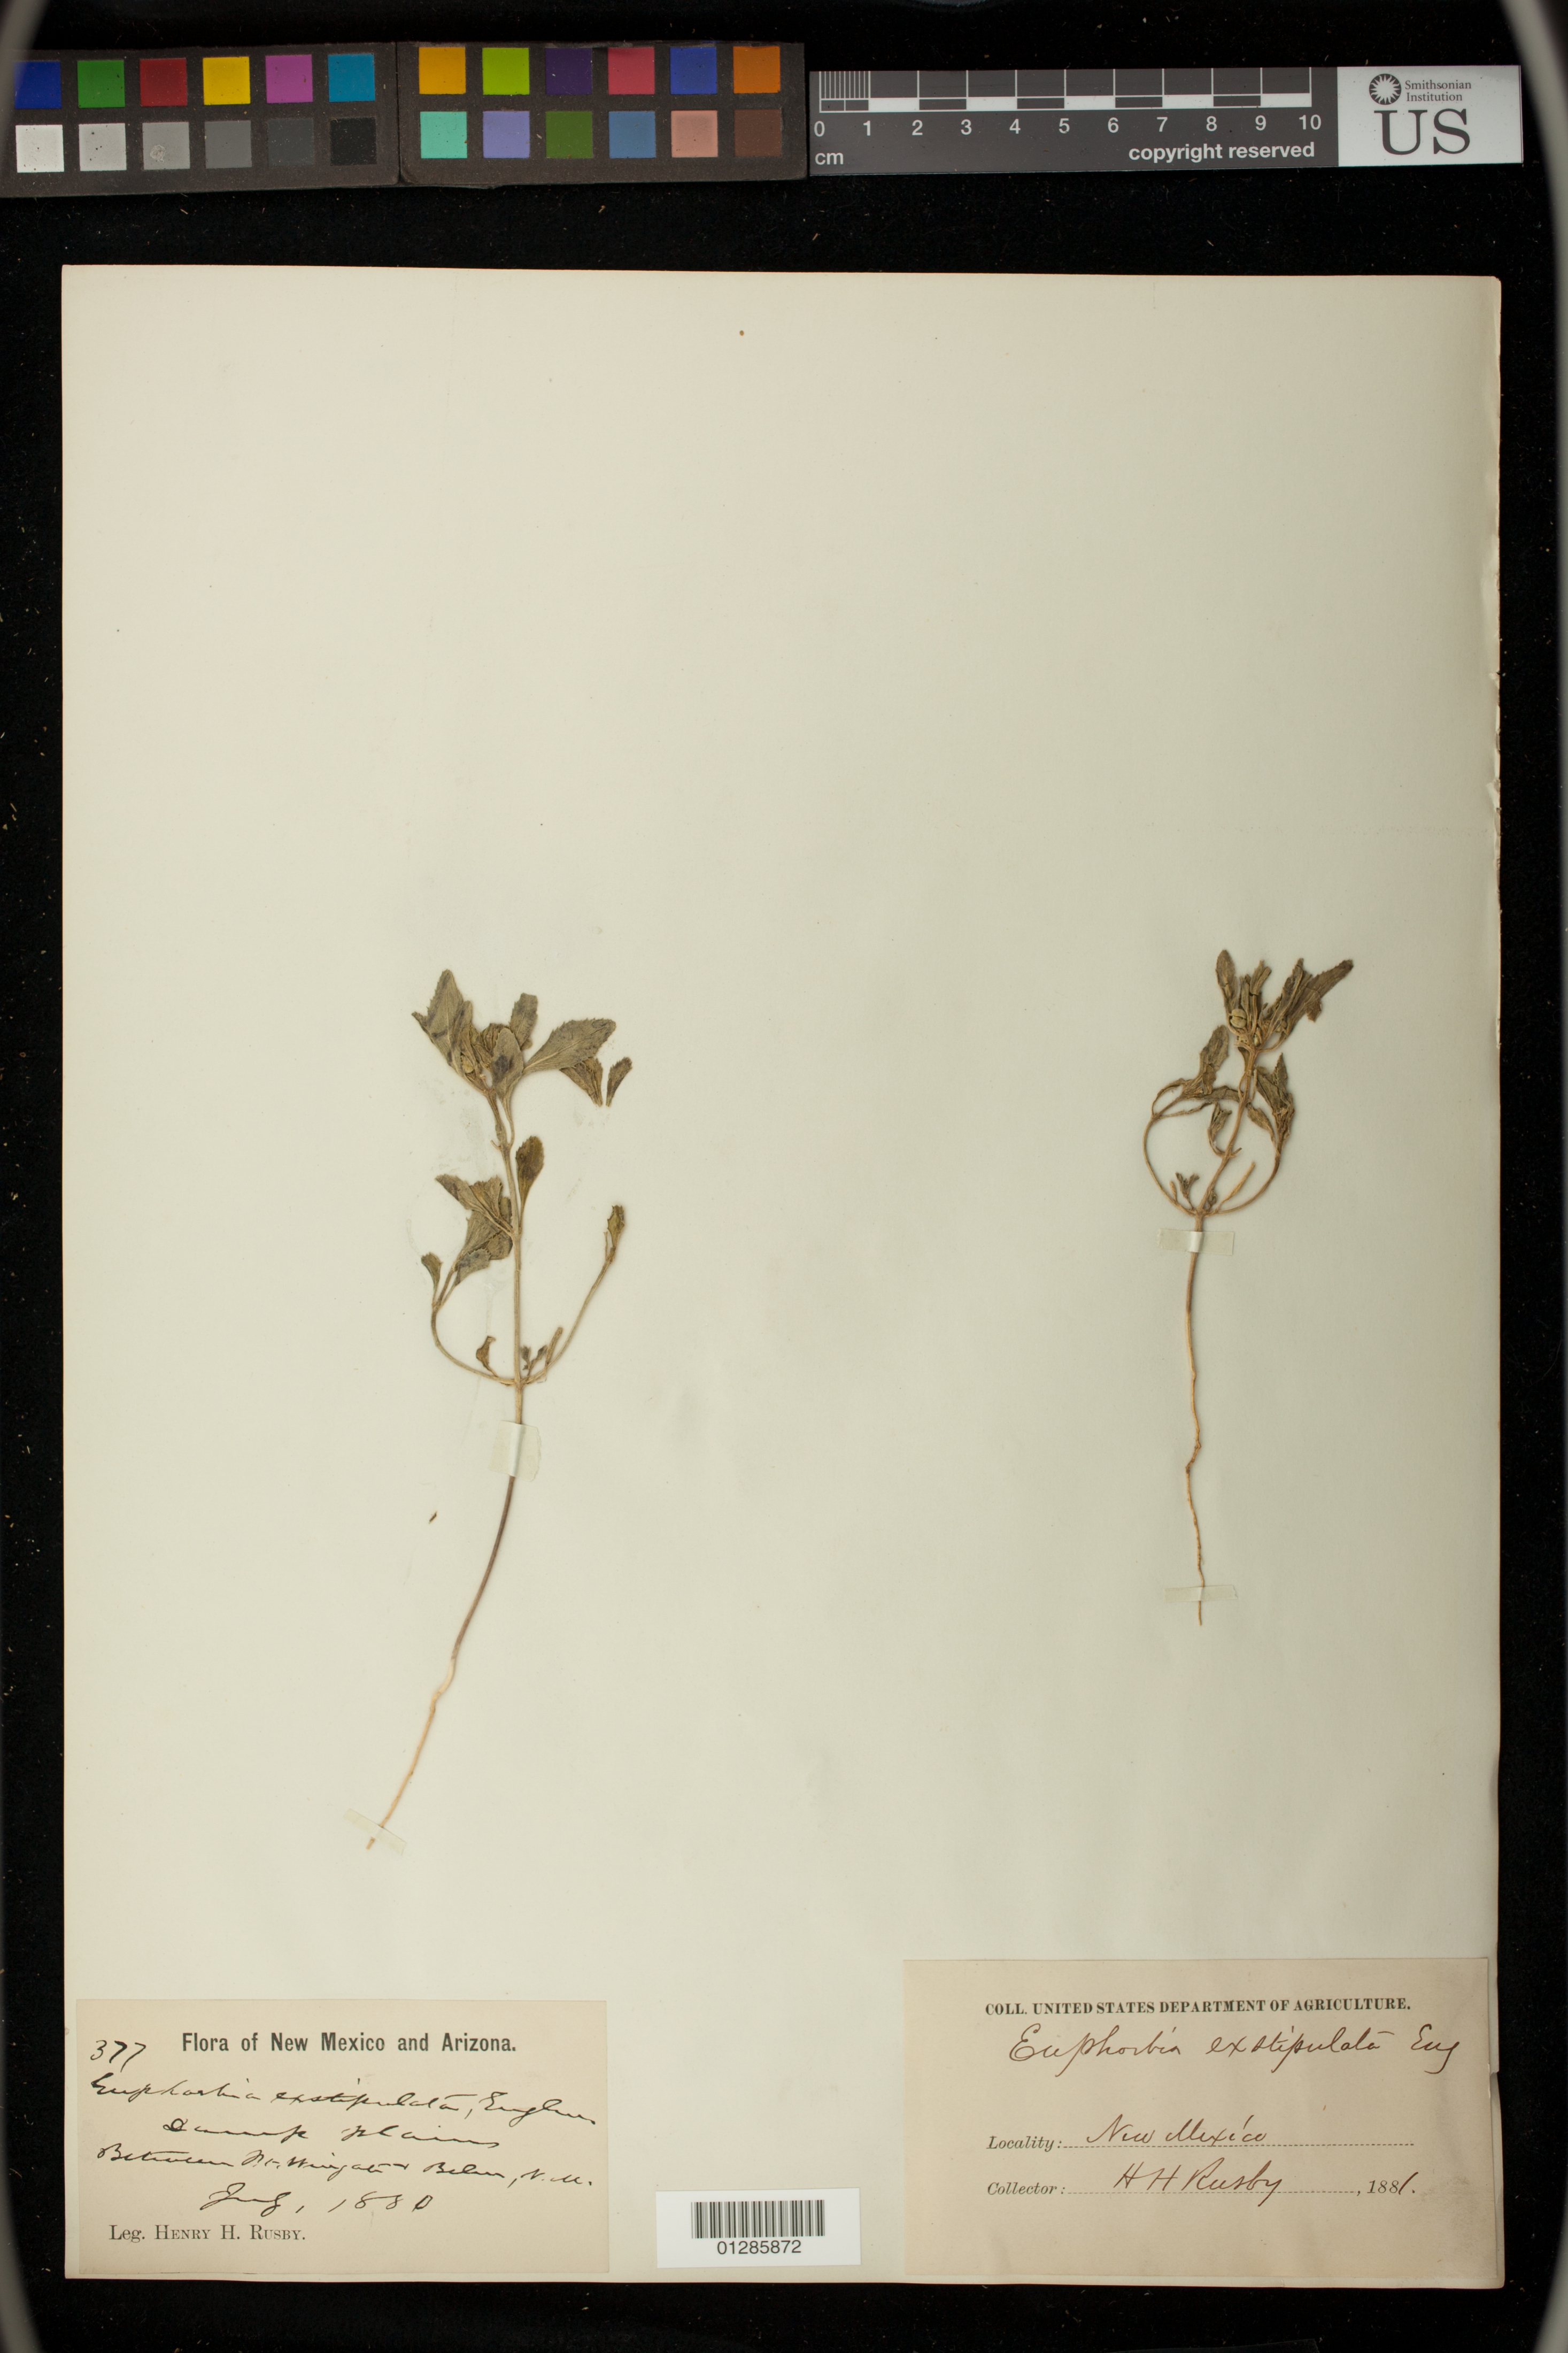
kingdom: Plantae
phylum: Tracheophyta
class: Magnoliopsida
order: Malpighiales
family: Euphorbiaceae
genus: Euphorbia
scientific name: Euphorbia exstipulata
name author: Engelm. in Emory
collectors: H. H. Rusby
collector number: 377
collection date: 1880-07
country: United States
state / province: New Mexico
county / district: Valencia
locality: Between Ft. Wingate & Belen, N.M.